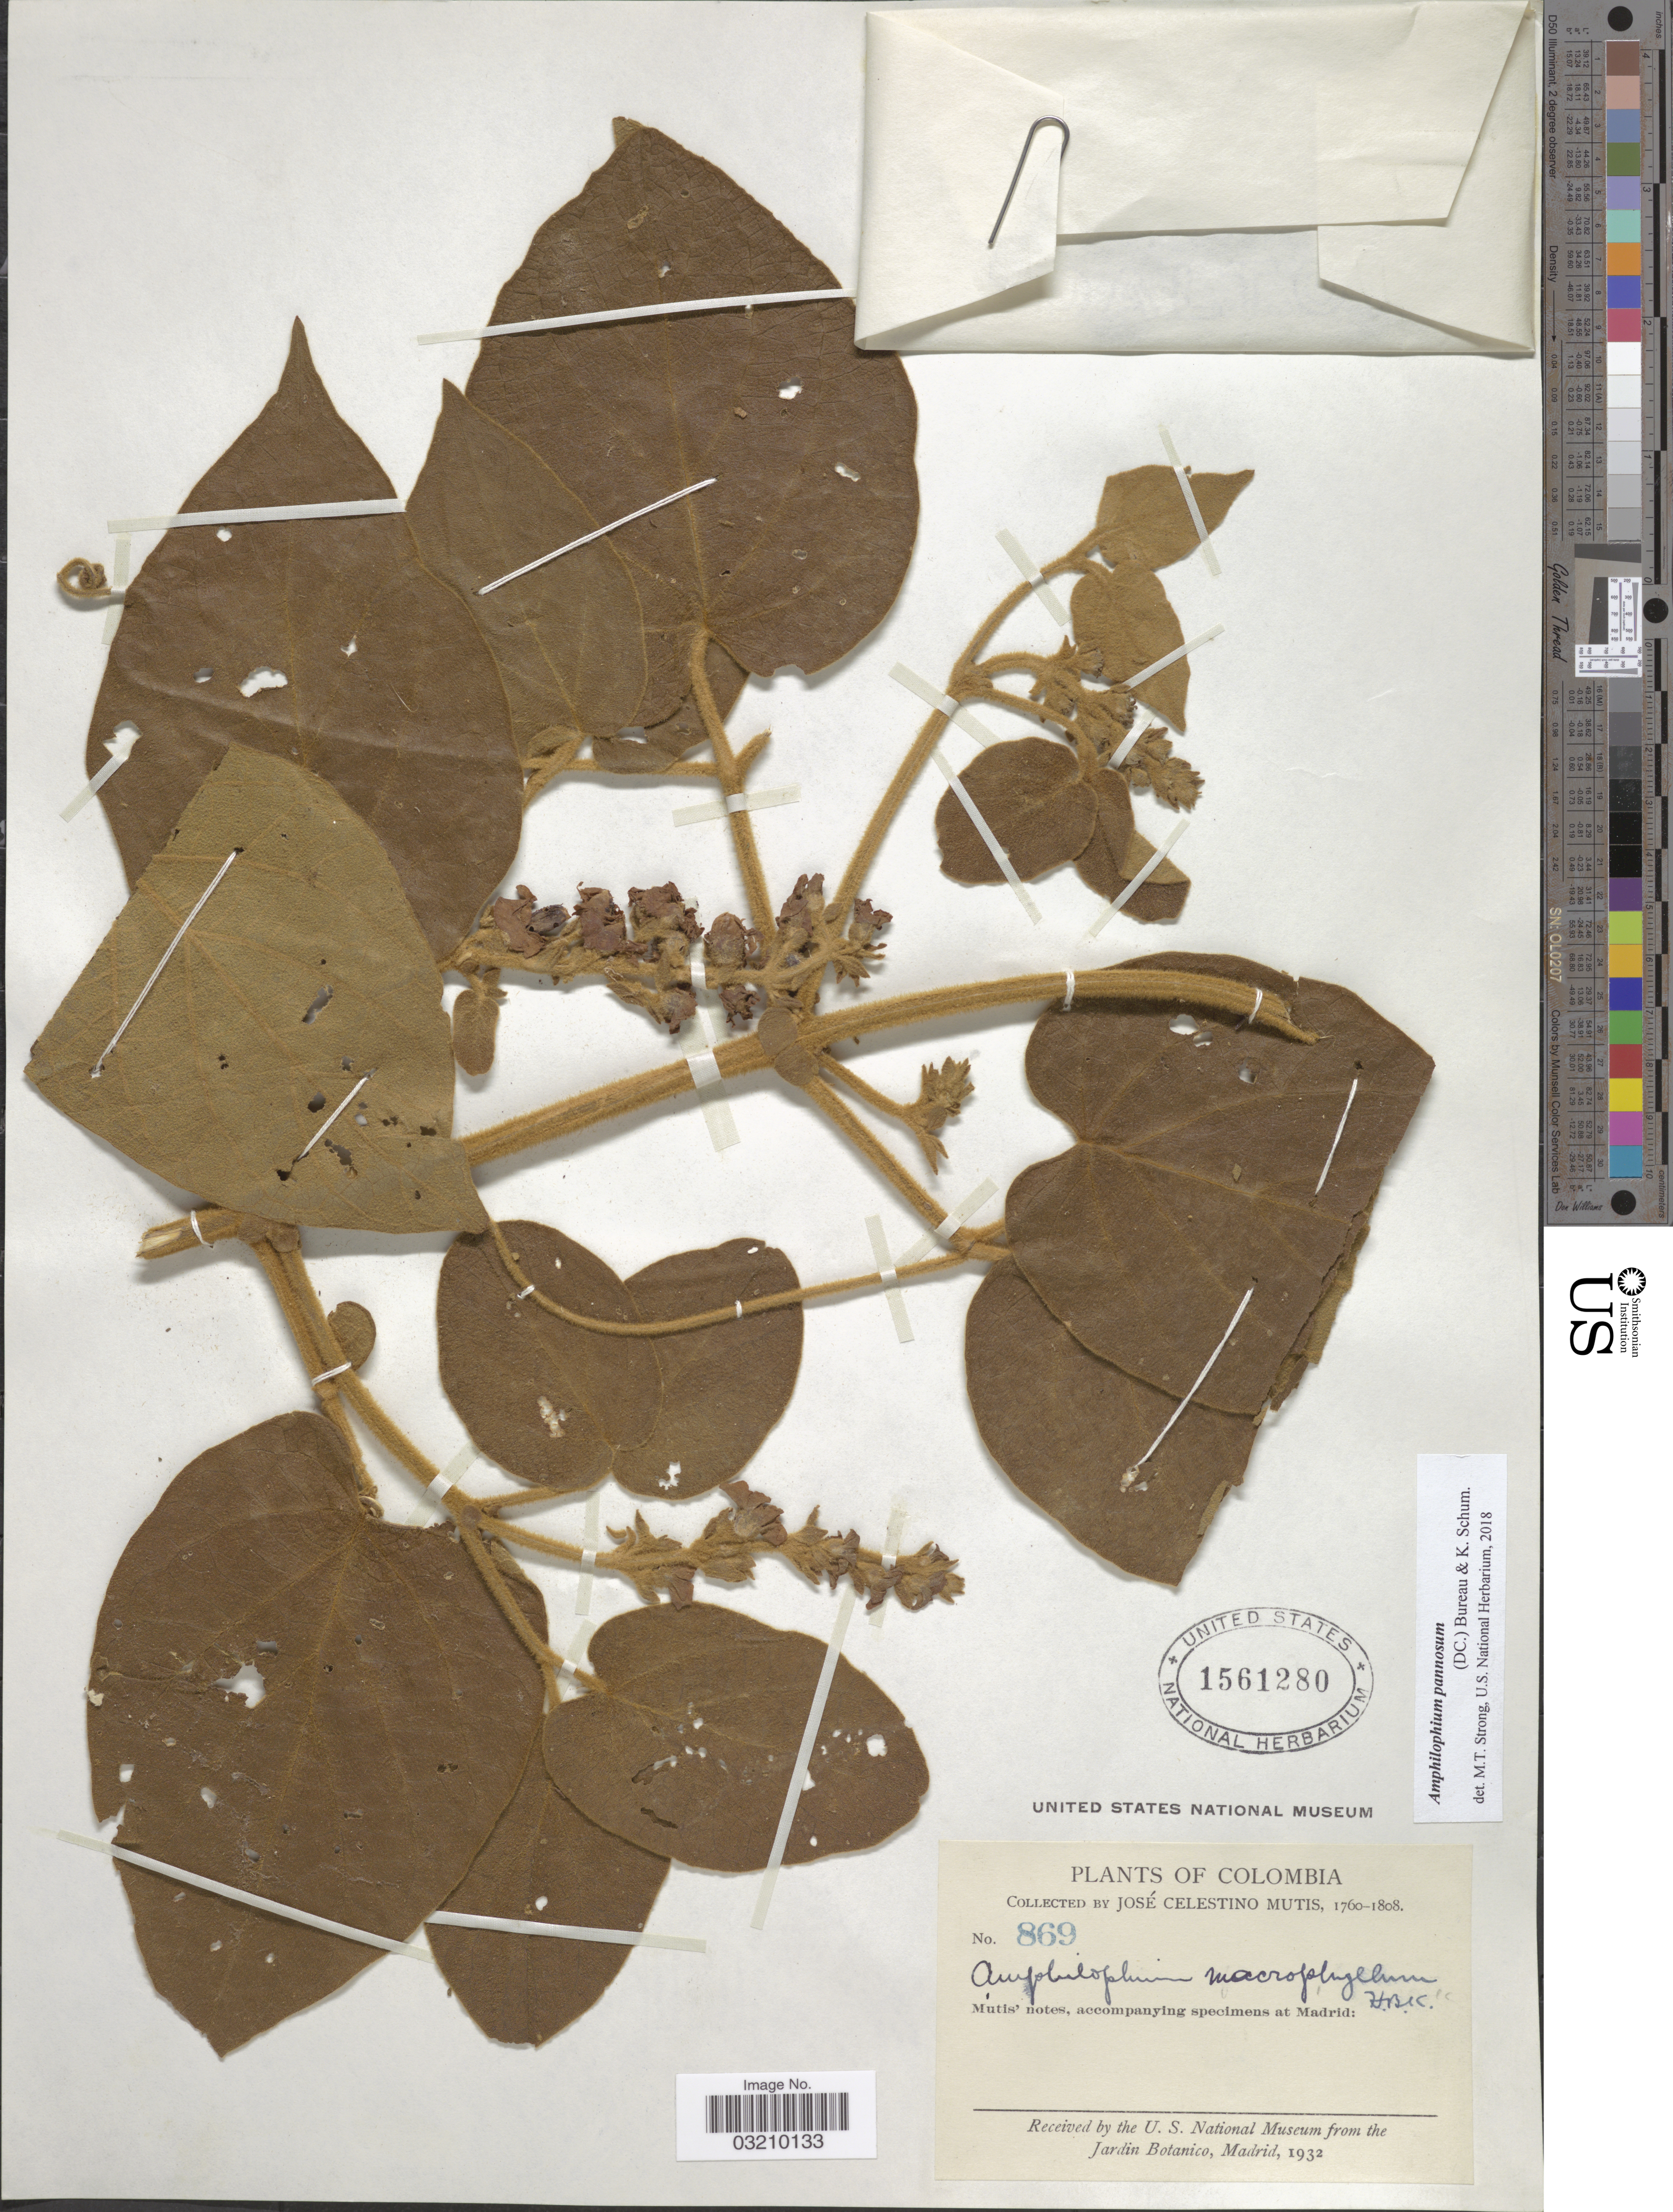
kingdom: Plantae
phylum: Tracheophyta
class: Magnoliopsida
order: Lamiales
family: Bignoniaceae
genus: Amphilophium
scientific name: Amphilophium pannosum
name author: (DC.) Bureau & K. Schum.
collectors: J. C. B. Mutis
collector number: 869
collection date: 1760/1808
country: Colombia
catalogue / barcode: US 1561280